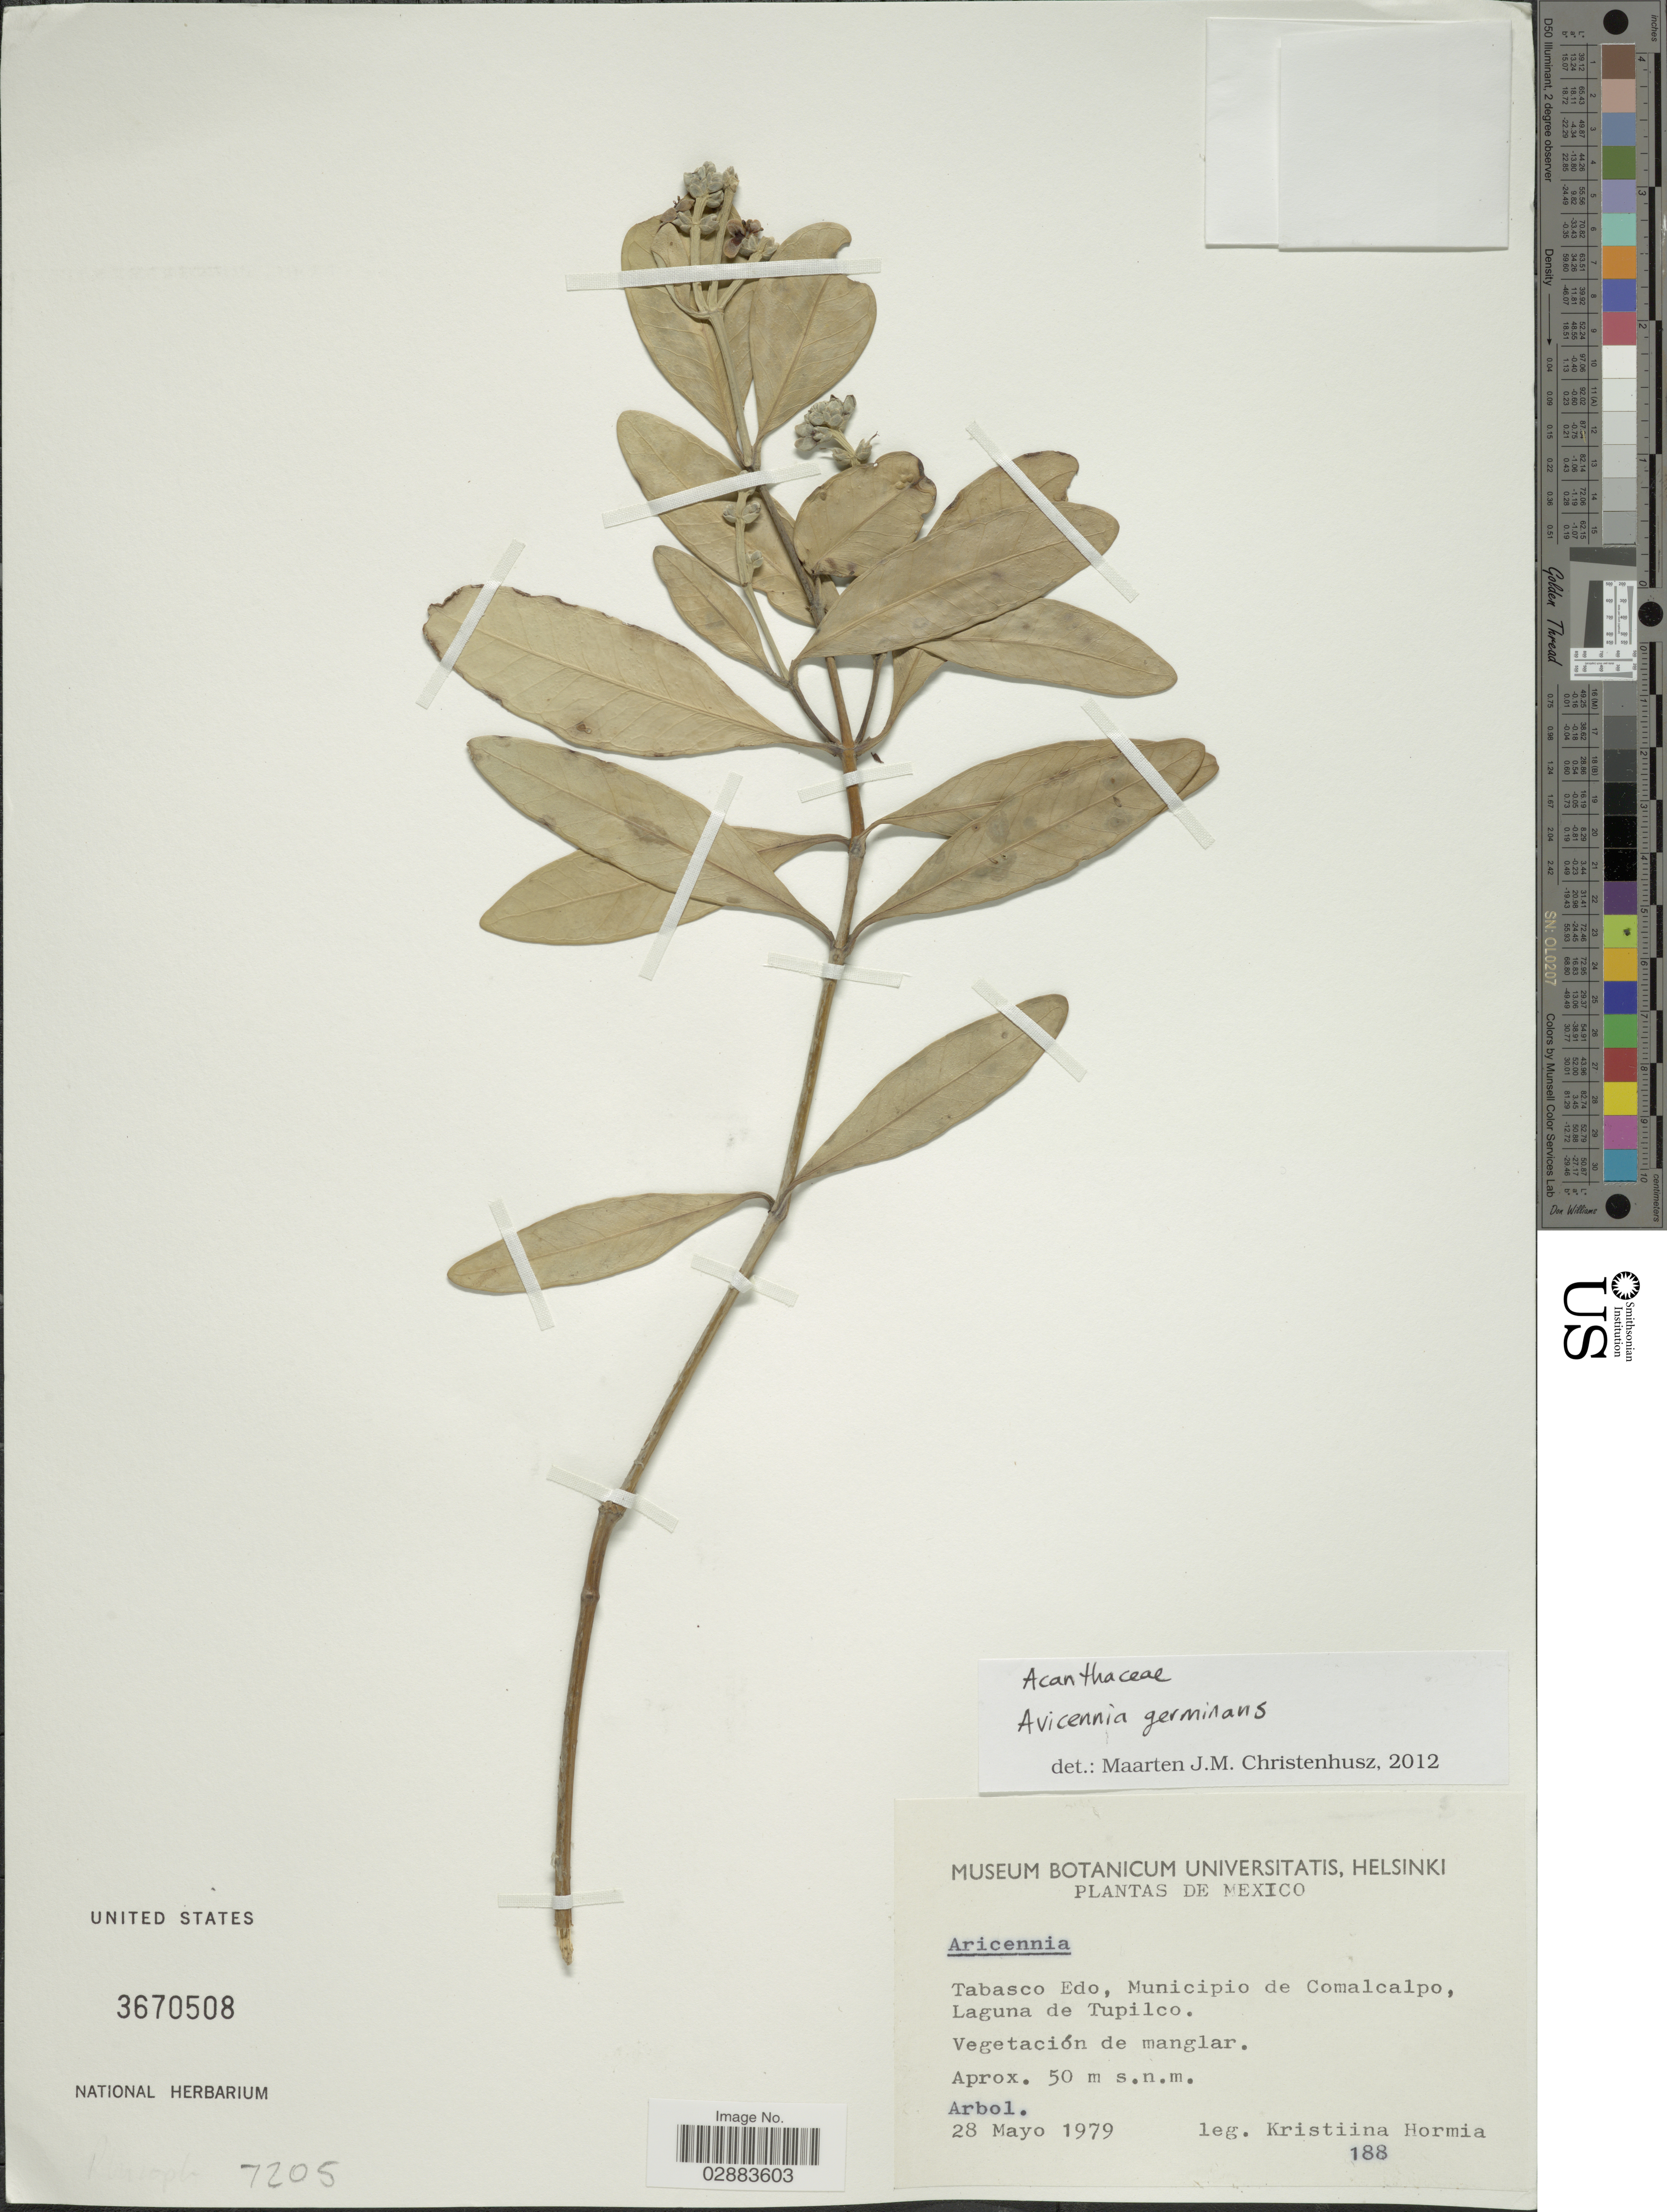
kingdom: Plantae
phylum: Tracheophyta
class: Magnoliopsida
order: Lamiales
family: Acanthaceae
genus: Avicennia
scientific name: Avicennia sp.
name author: L.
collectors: K. Hormia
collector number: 188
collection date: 1979-05-28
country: Mexico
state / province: Tabasco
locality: Municipio de Comalcalpo, Laguna de Tupilco.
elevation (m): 50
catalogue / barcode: US 3670508